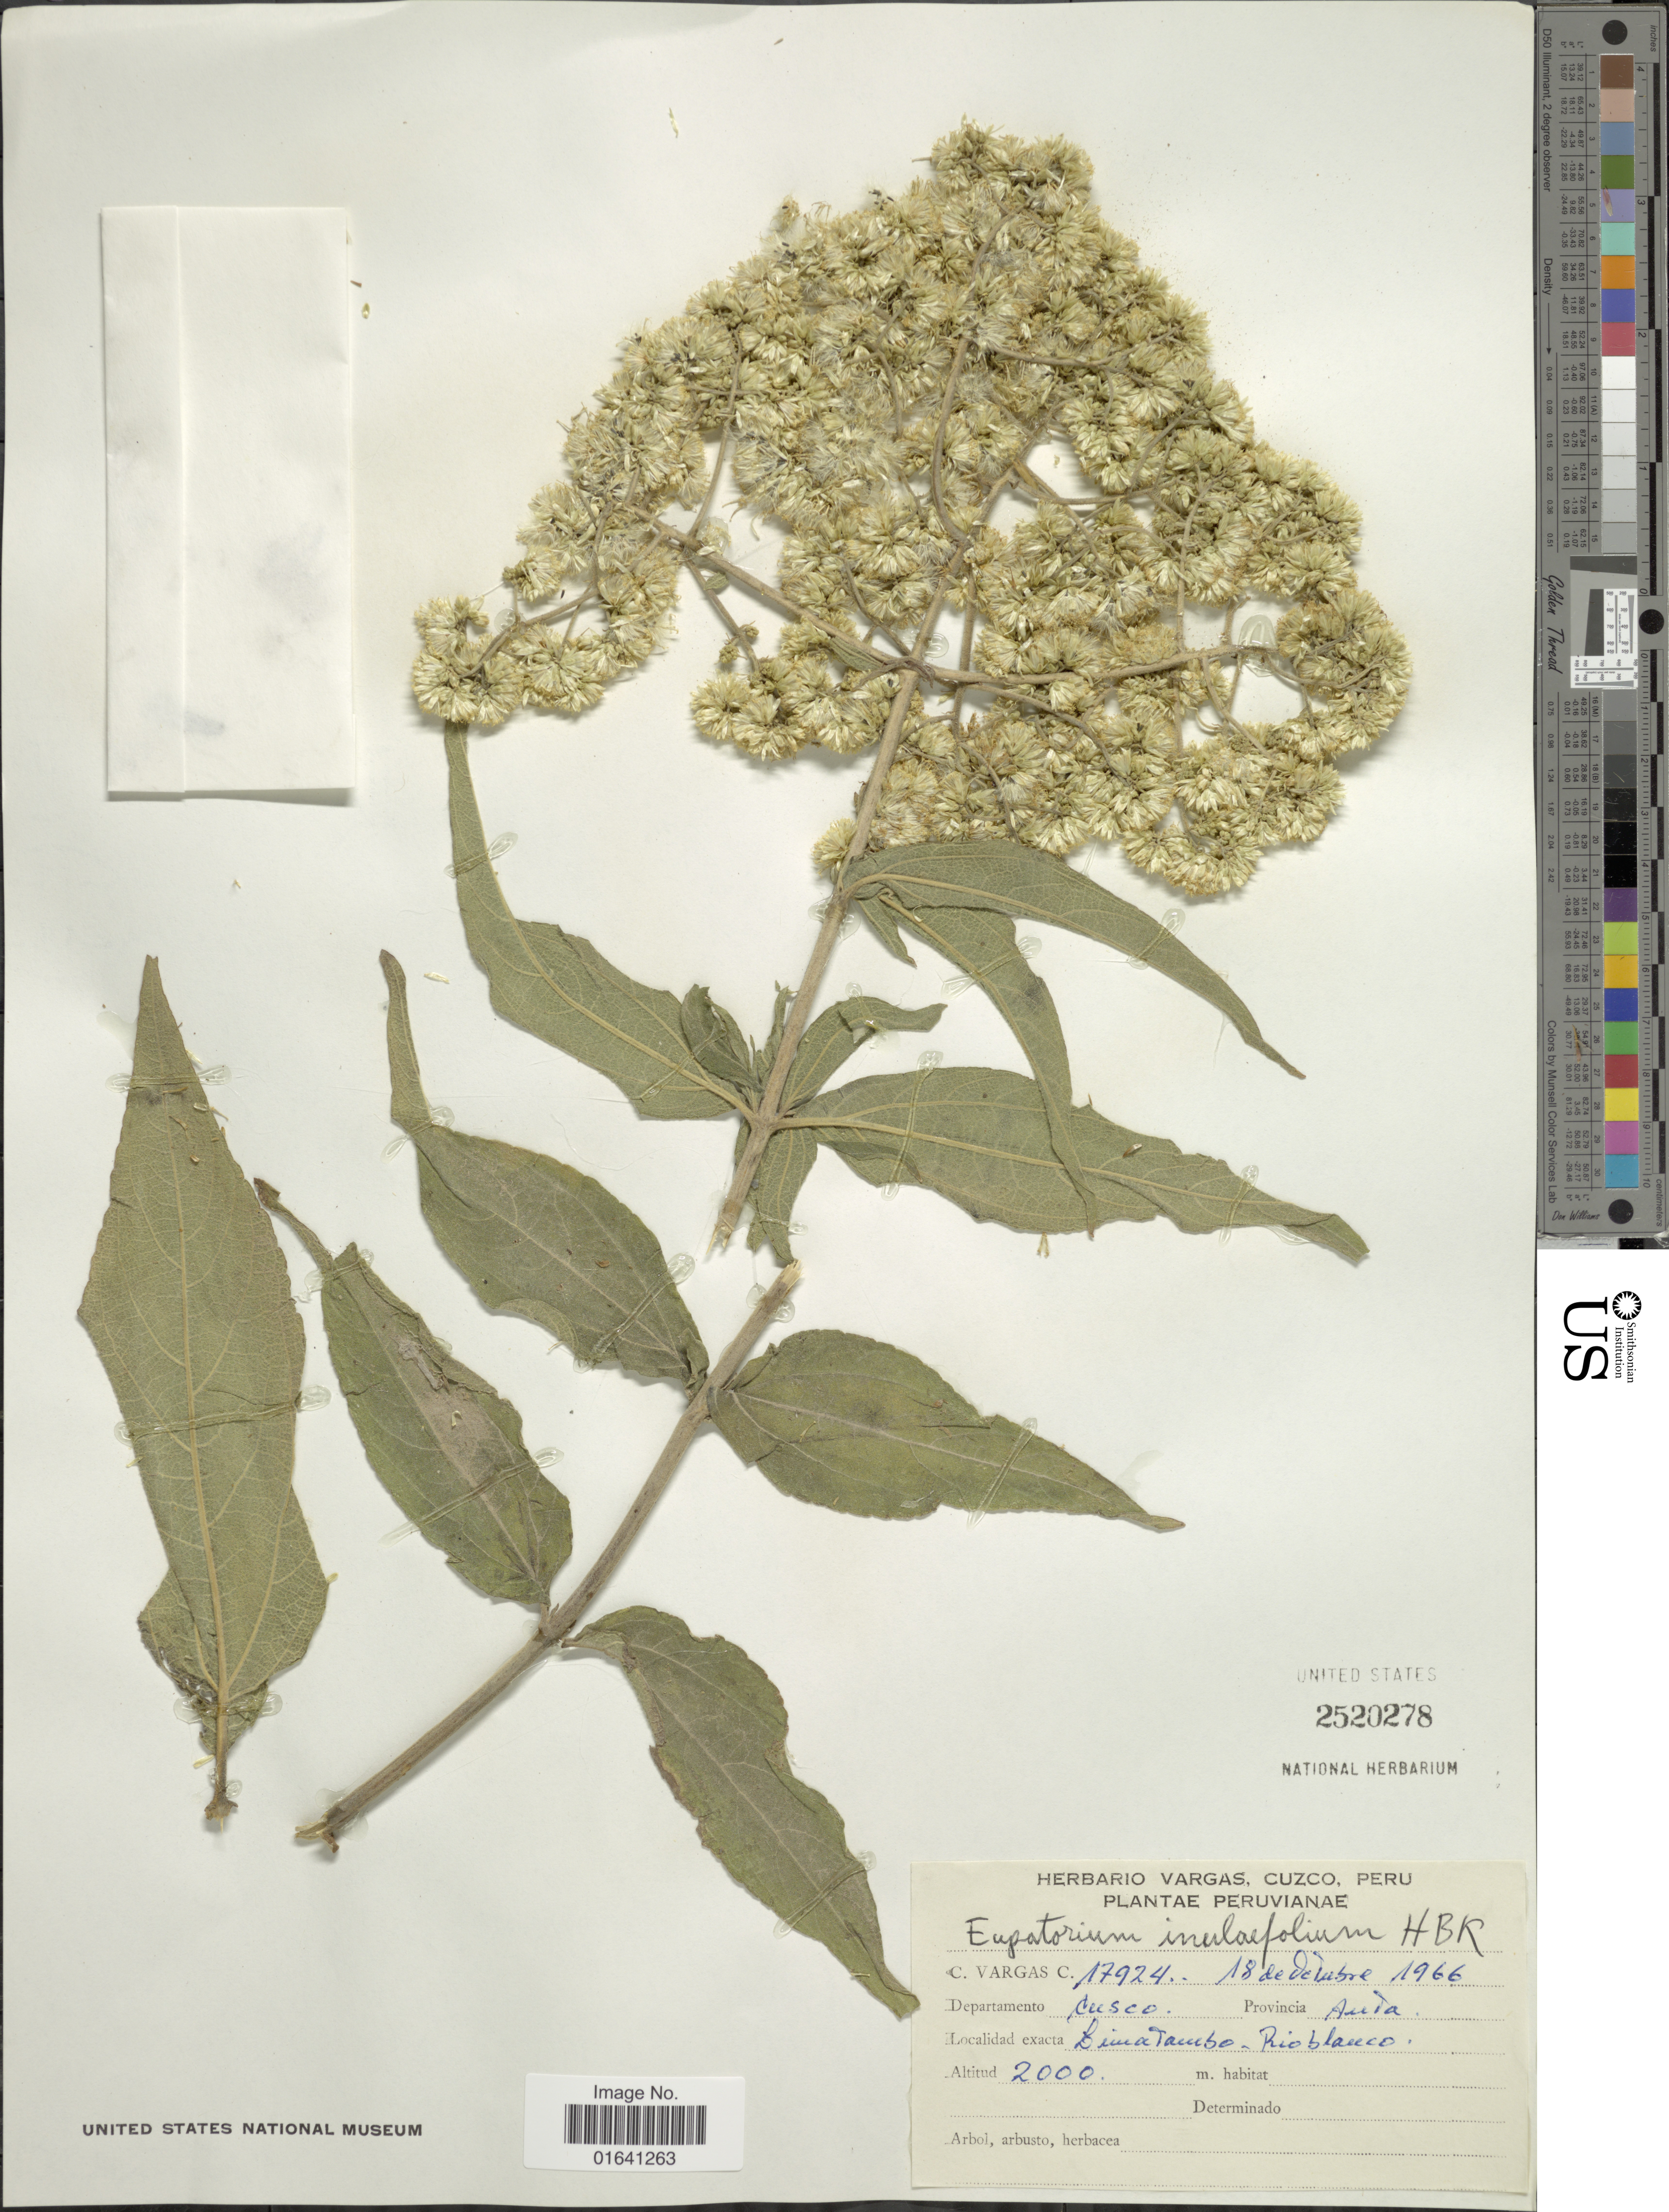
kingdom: Plantae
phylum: Tracheophyta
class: Magnoliopsida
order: Asterales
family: Asteraceae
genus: Austroeupatorium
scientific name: Austroeupatorium inulaefolium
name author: (Kunth) R.M. King & H. Rob.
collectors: C. Vargas Calderón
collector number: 17924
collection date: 1966-12-18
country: Peru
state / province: Cusco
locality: Departamento Cusco, Provincia Auda, Lima Tambo - Rio blanco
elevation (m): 2000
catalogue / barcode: US 2520278